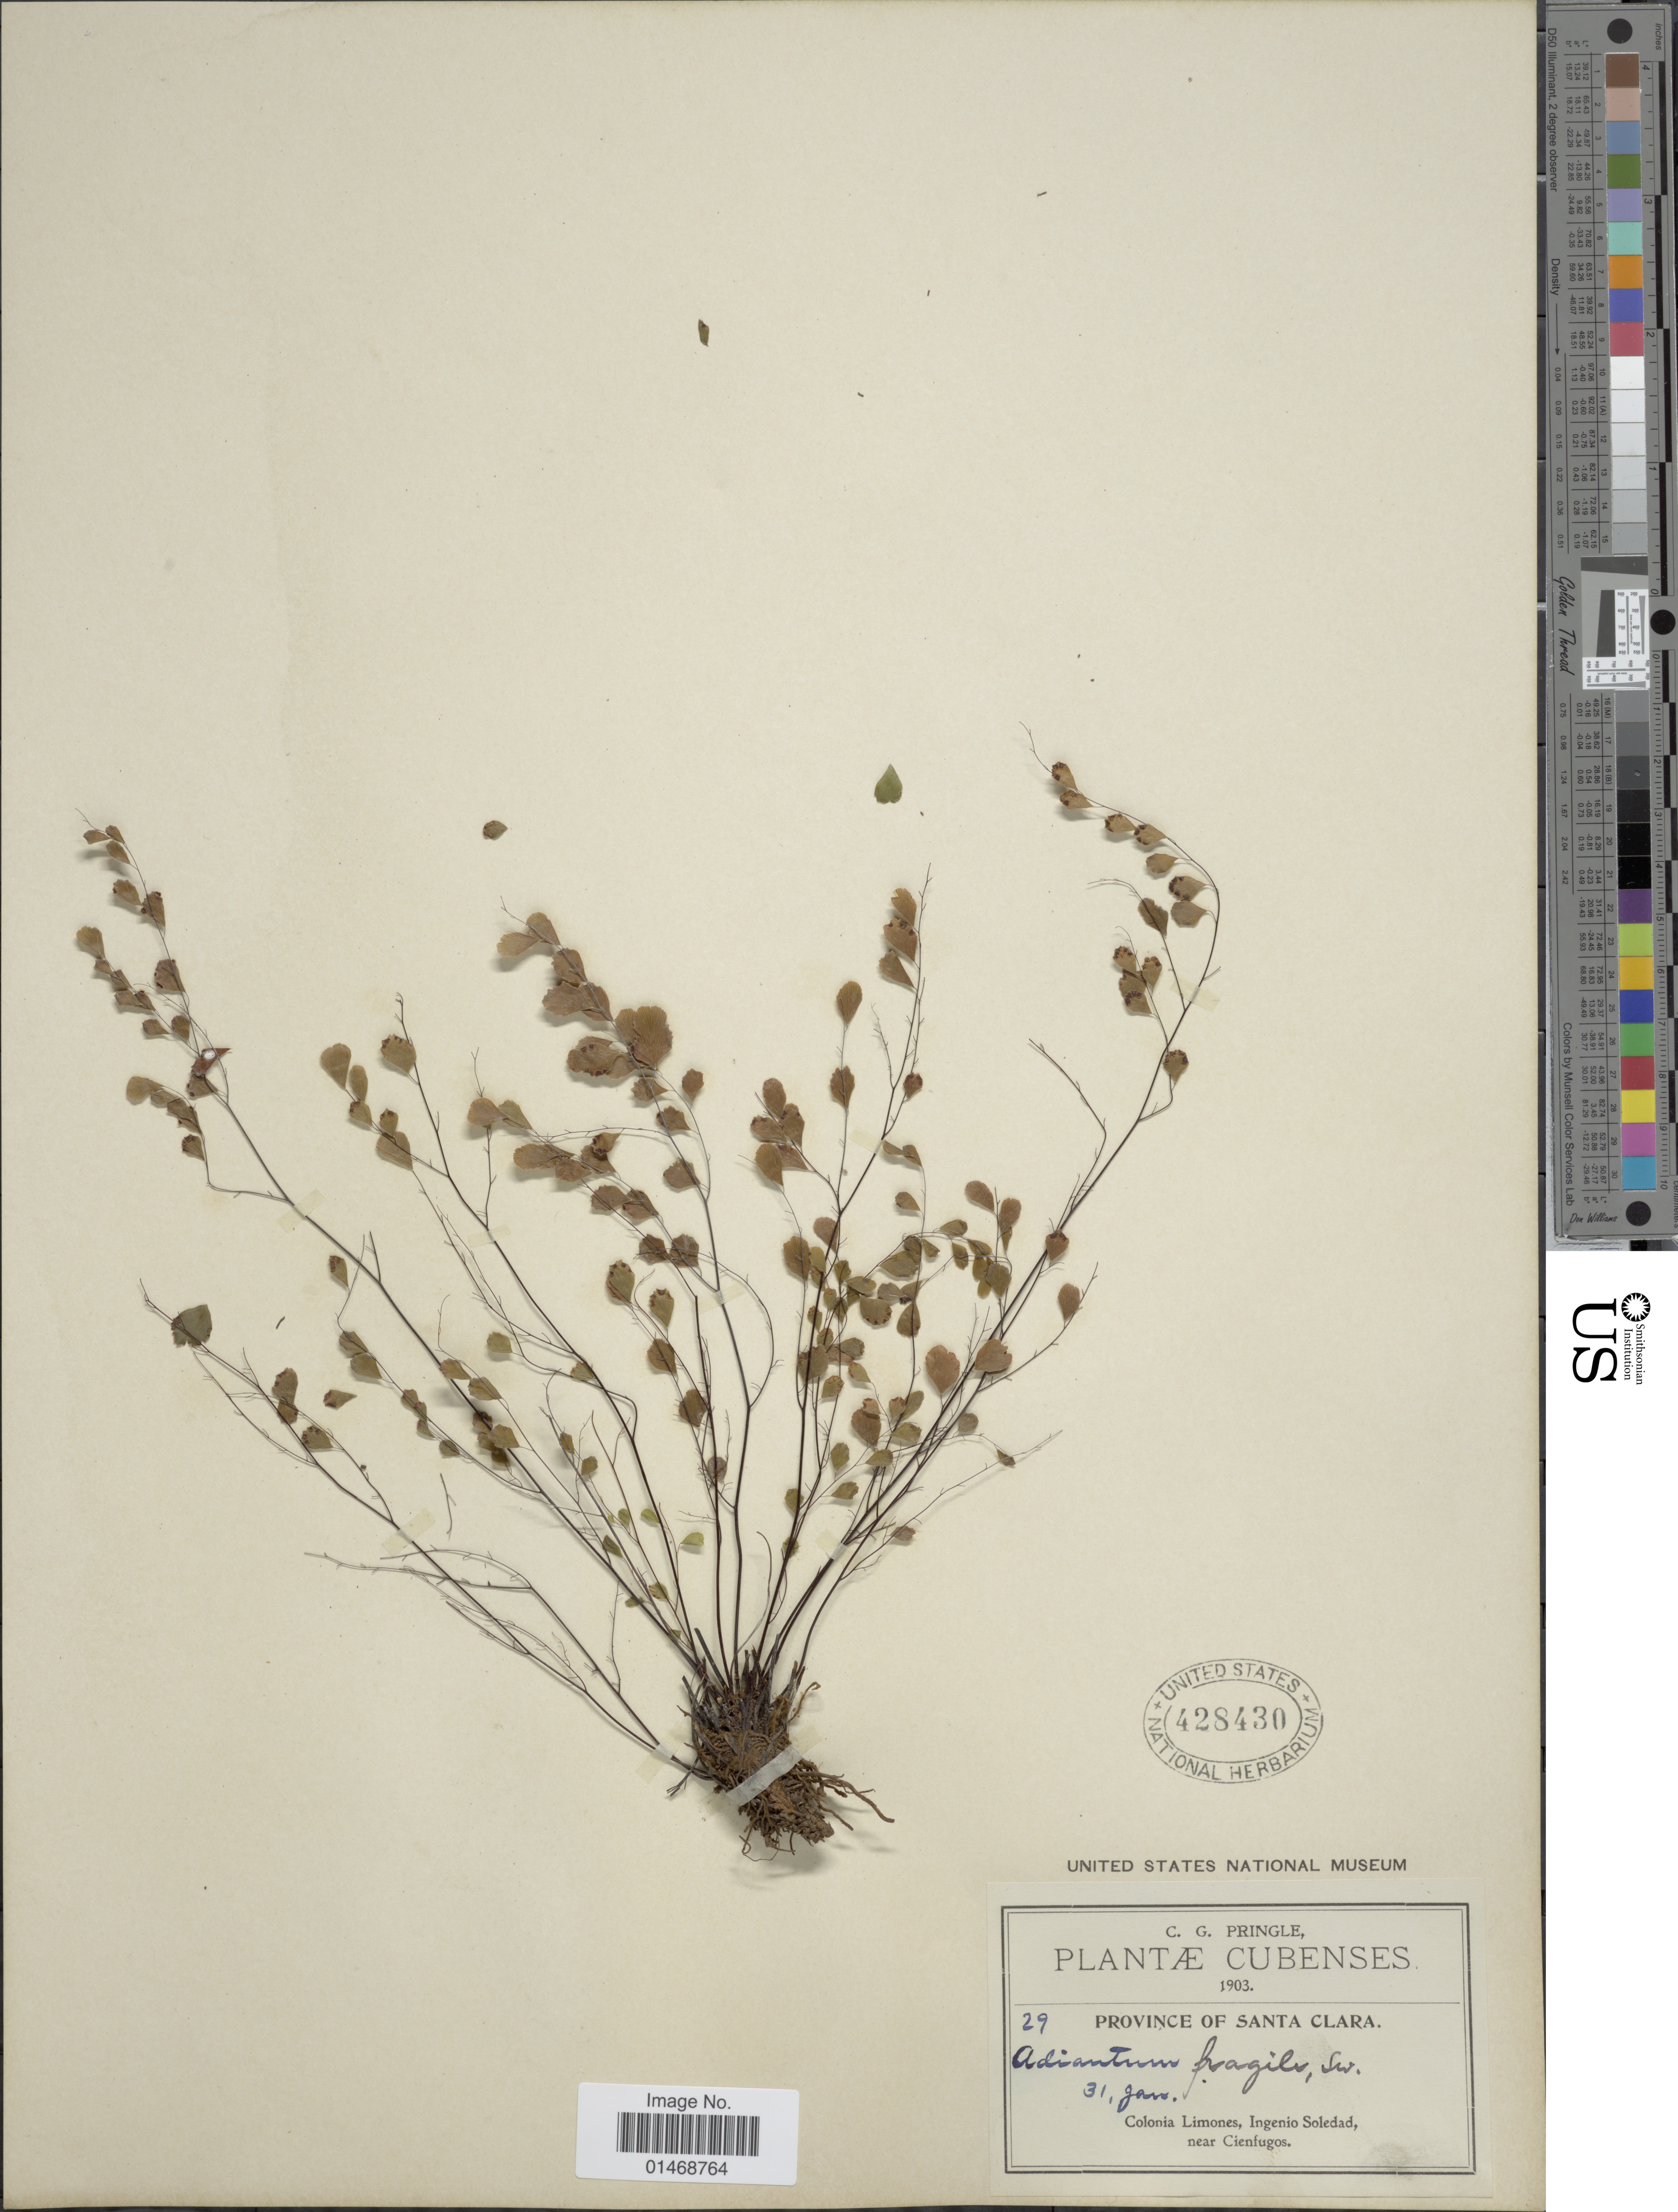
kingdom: Plantae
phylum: Tracheophyta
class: Polypodiopsida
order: Polypodiales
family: Pteridaceae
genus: Adiantum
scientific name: Adiantum fragile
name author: Sw.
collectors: C. G. Pringle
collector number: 29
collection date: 1903-01-31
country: Cuba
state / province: Las Villas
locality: Province of Santa Clara, Colinia Limones, Ingenio Soledad, near Cienfugos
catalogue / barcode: US 428430